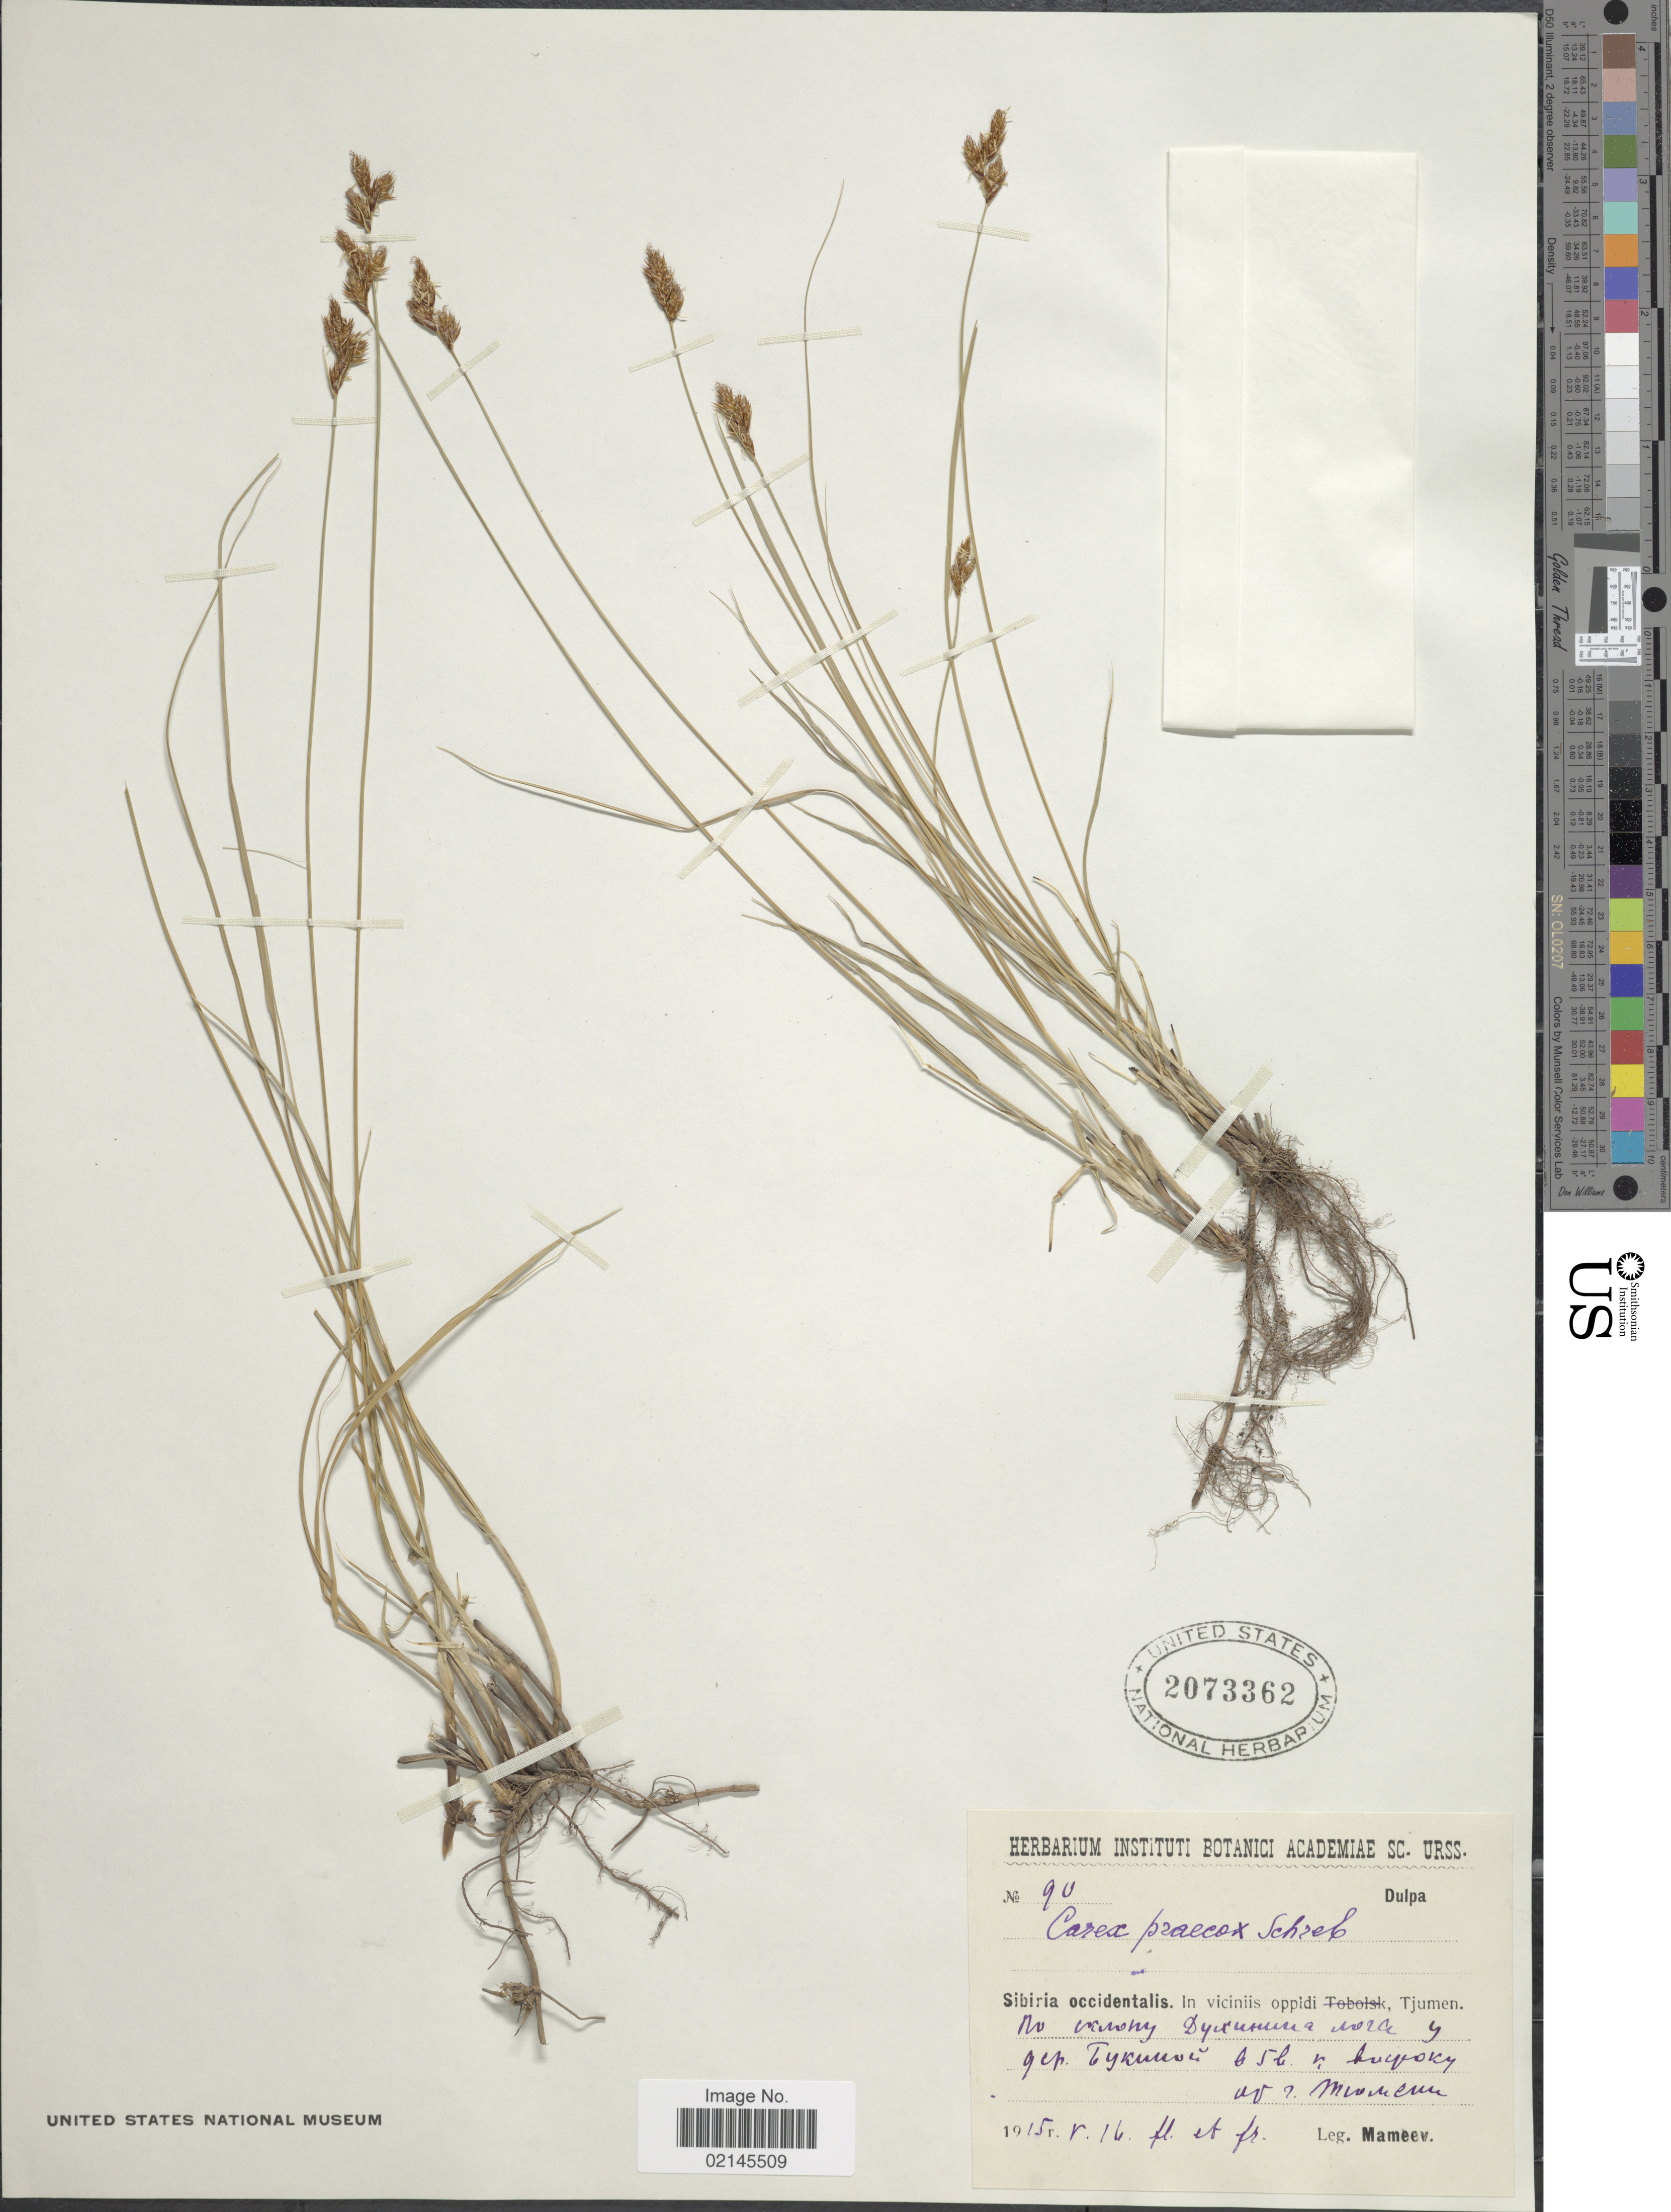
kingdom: Plantae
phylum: Tracheophyta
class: Liliopsida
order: Poales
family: Cyperaceae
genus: Carex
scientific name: Carex praecox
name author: Schreb.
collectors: Mameev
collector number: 90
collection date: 1915-05-16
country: Russian Federation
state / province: Tyumen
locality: Sibiria occidentalis, viciniis oppidi Tjumen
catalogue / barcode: US 2073362